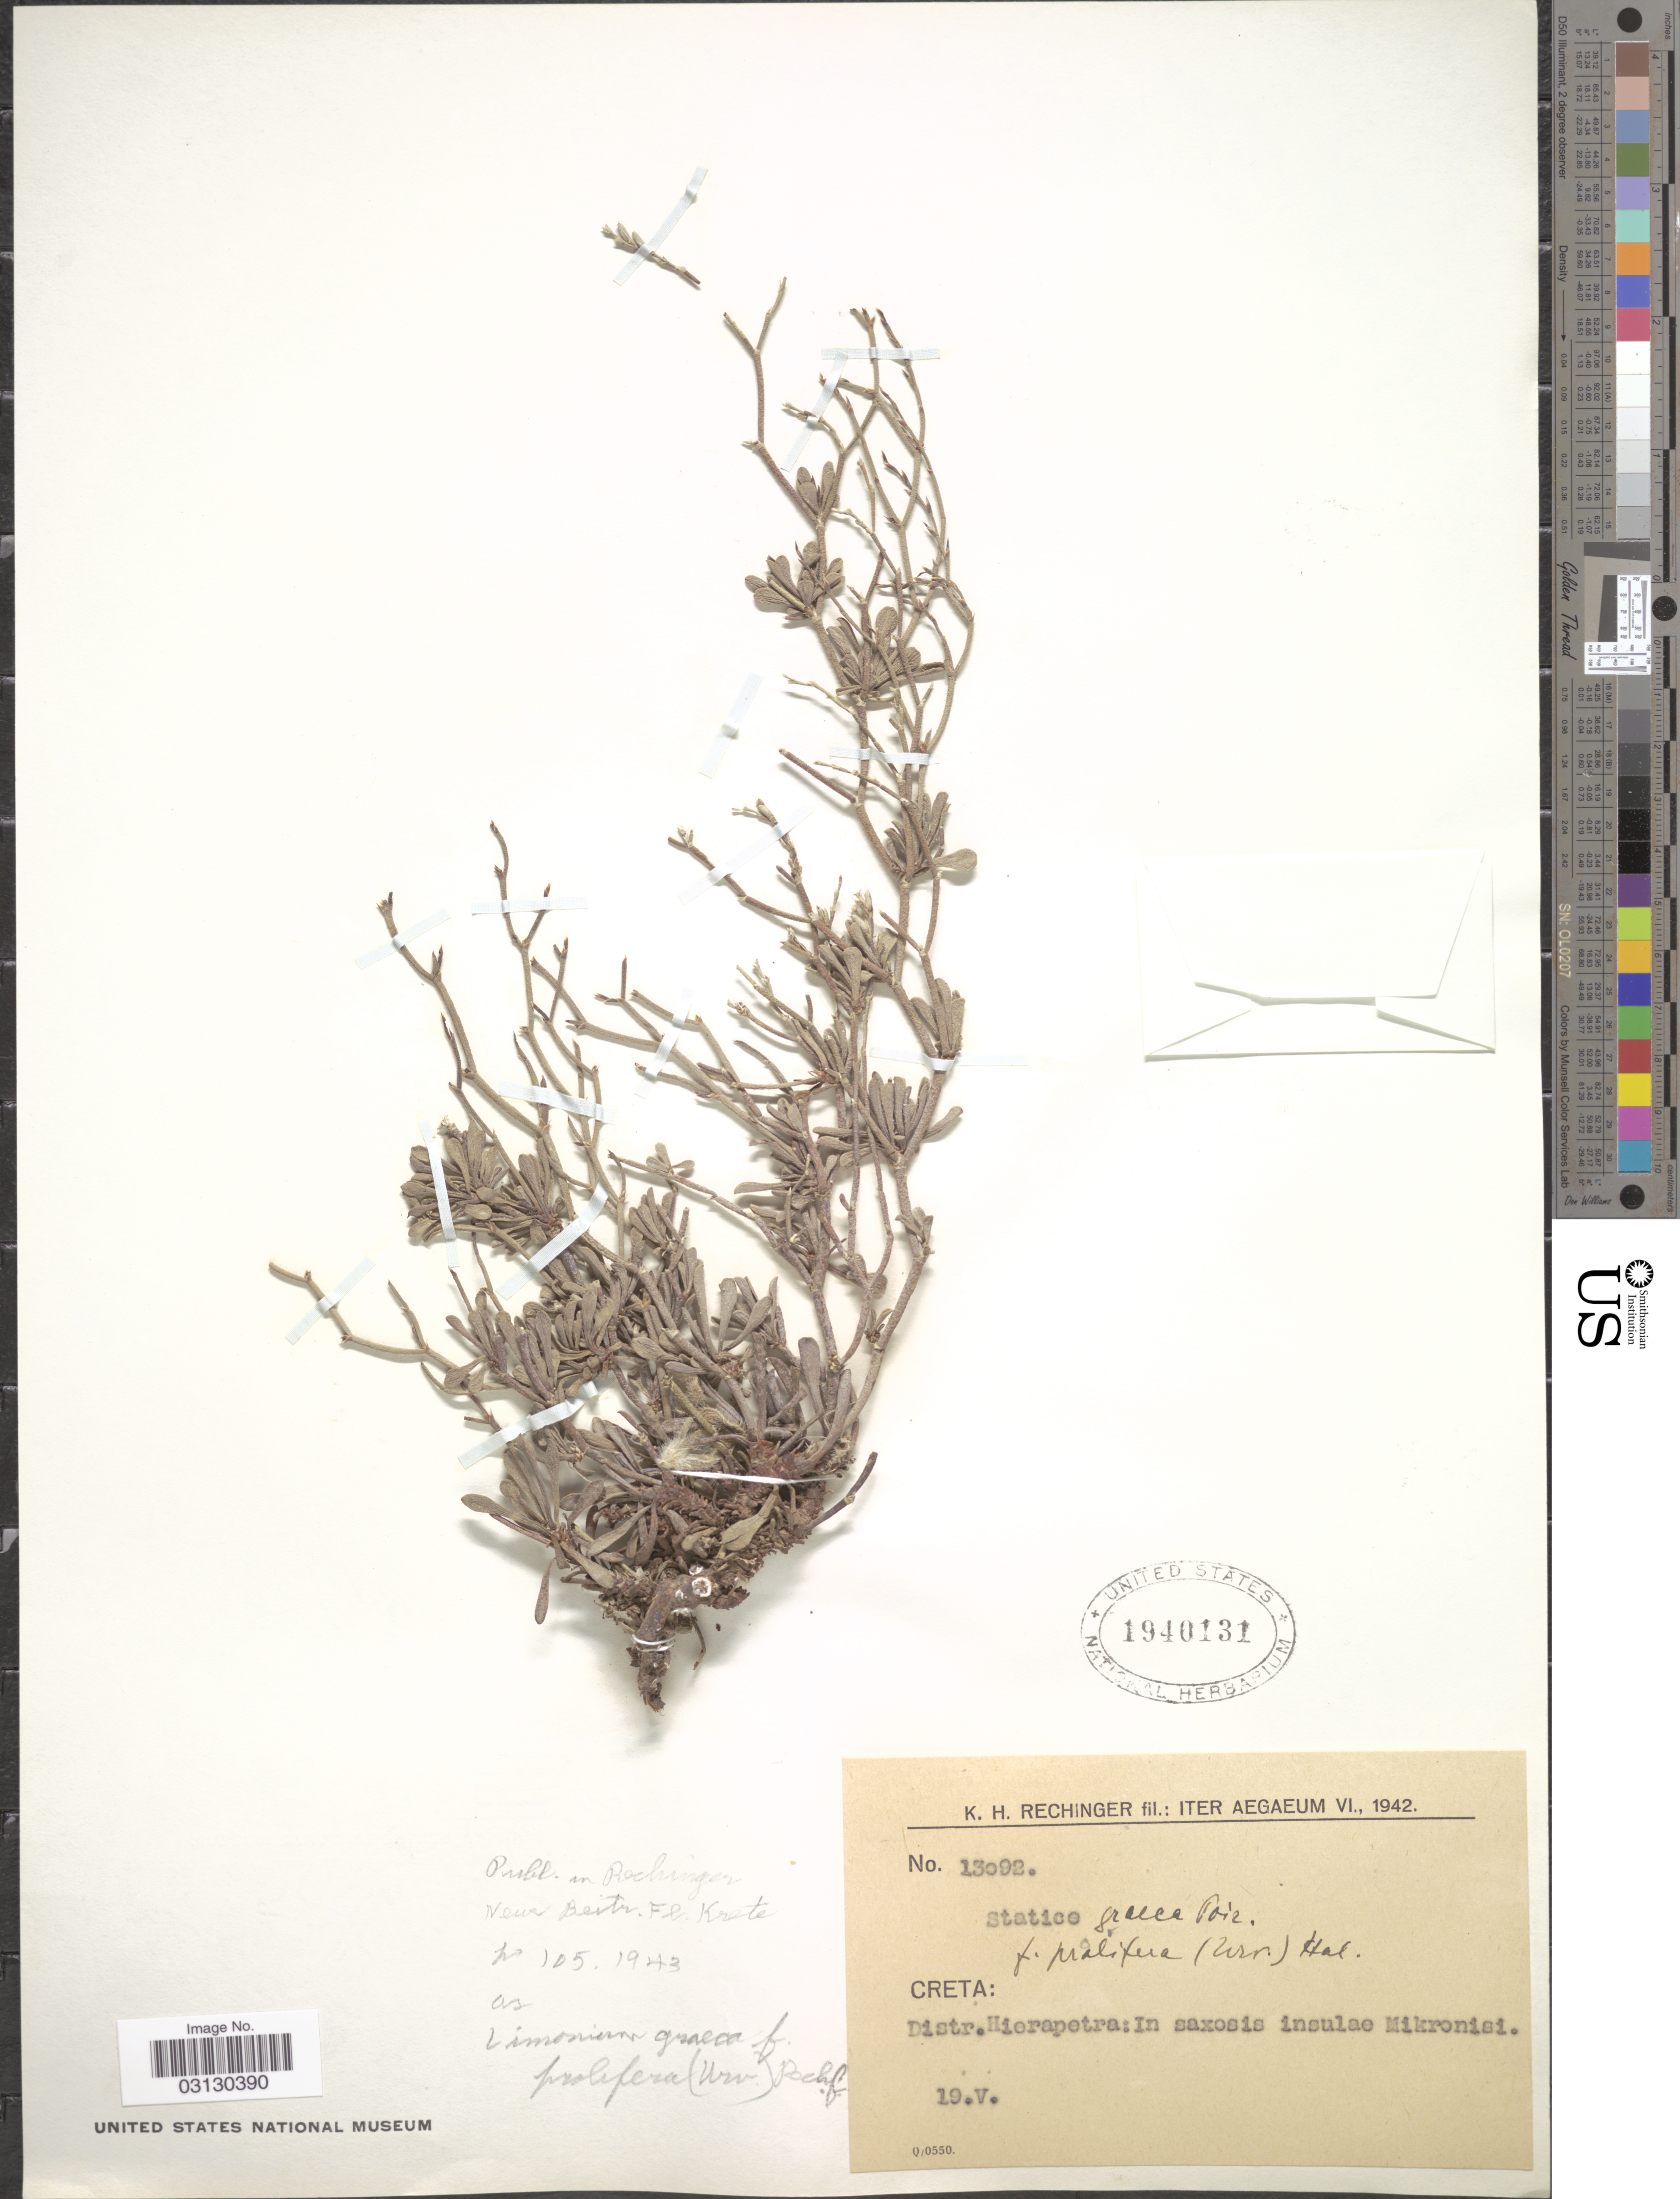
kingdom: Plantae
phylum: Tracheophyta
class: Magnoliopsida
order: Caryophyllales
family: Plumbaginaceae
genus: Limonium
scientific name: Limonium graecum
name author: (Poir.) Kuntze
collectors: K. H. Rechinger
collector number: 13092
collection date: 1942-05-19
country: Greece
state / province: Crete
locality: Aegaeum, Creta: Distr. Hierapetra: In saxosis insulae Mikronisi.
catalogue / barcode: US 1940131